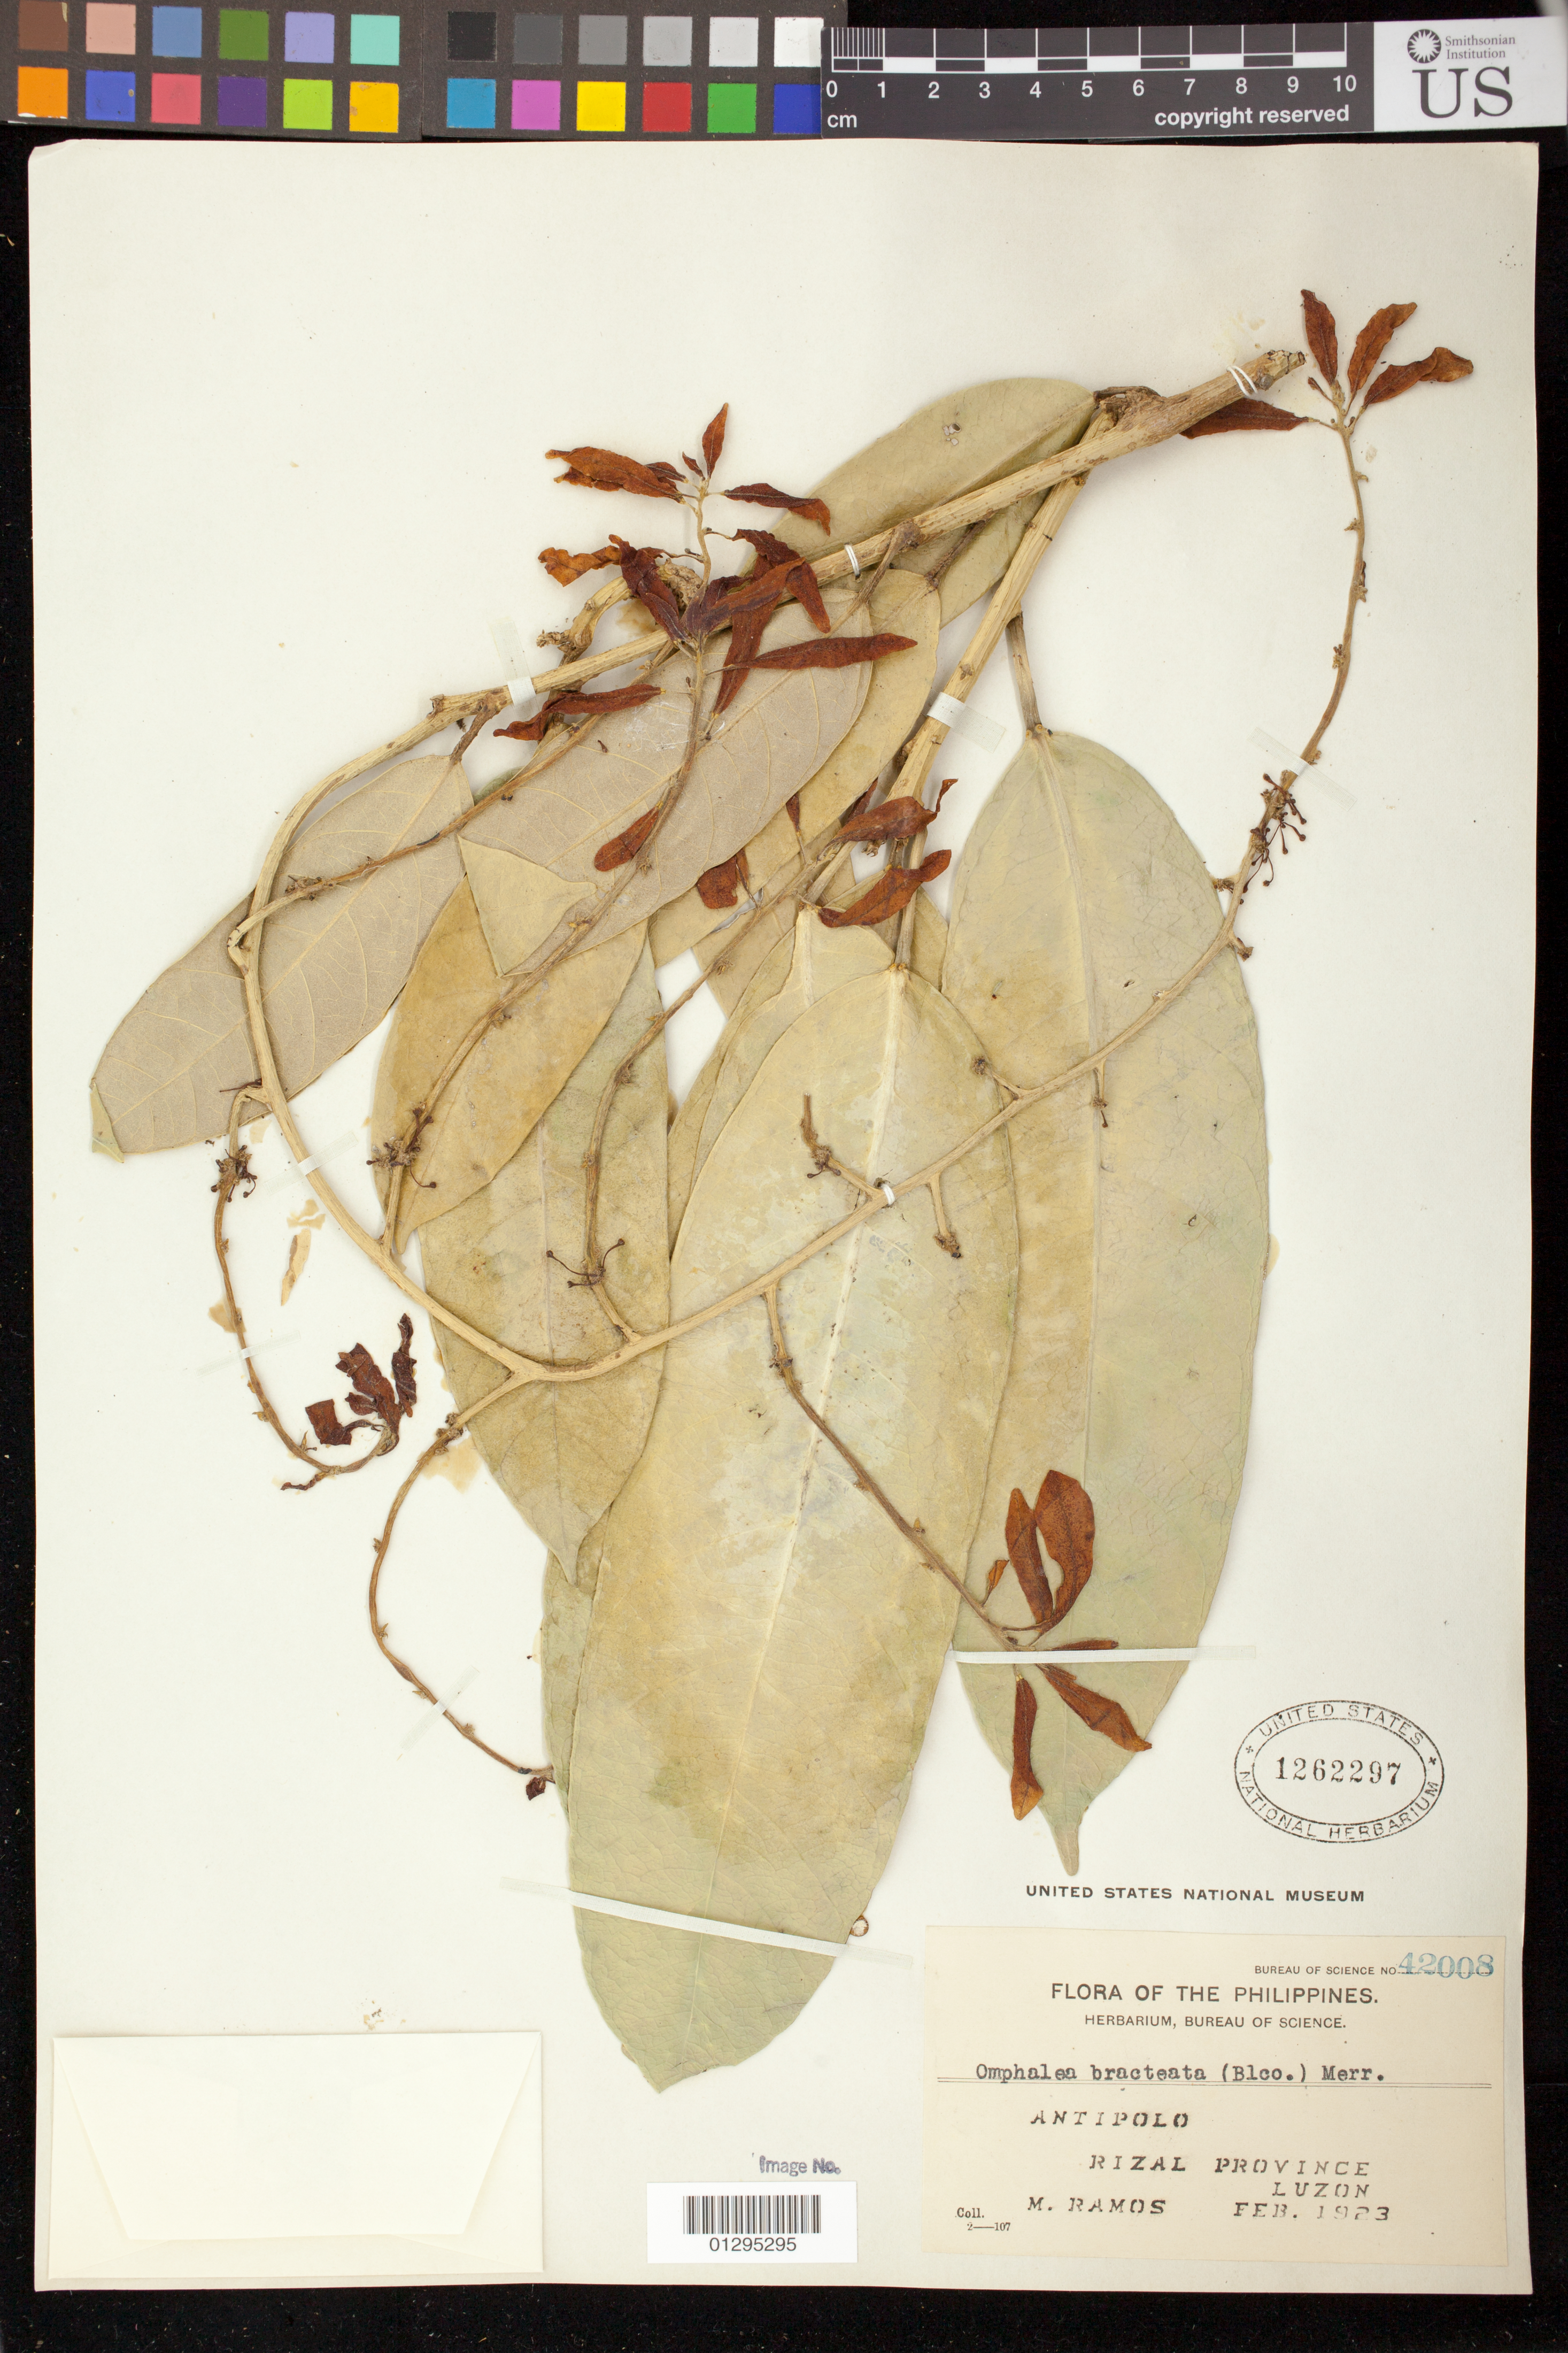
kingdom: Plantae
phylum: Tracheophyta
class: Magnoliopsida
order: Malpighiales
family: Euphorbiaceae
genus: Omphalea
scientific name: Omphalea bracteata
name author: (Blanco) Merr.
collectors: M. Ramos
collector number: Bur. Sci. 42008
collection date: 1923-02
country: Philippines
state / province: Calabarzon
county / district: Rizal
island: Luzon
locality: Antipolo, Rizal Province, Luzon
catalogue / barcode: US 1262297